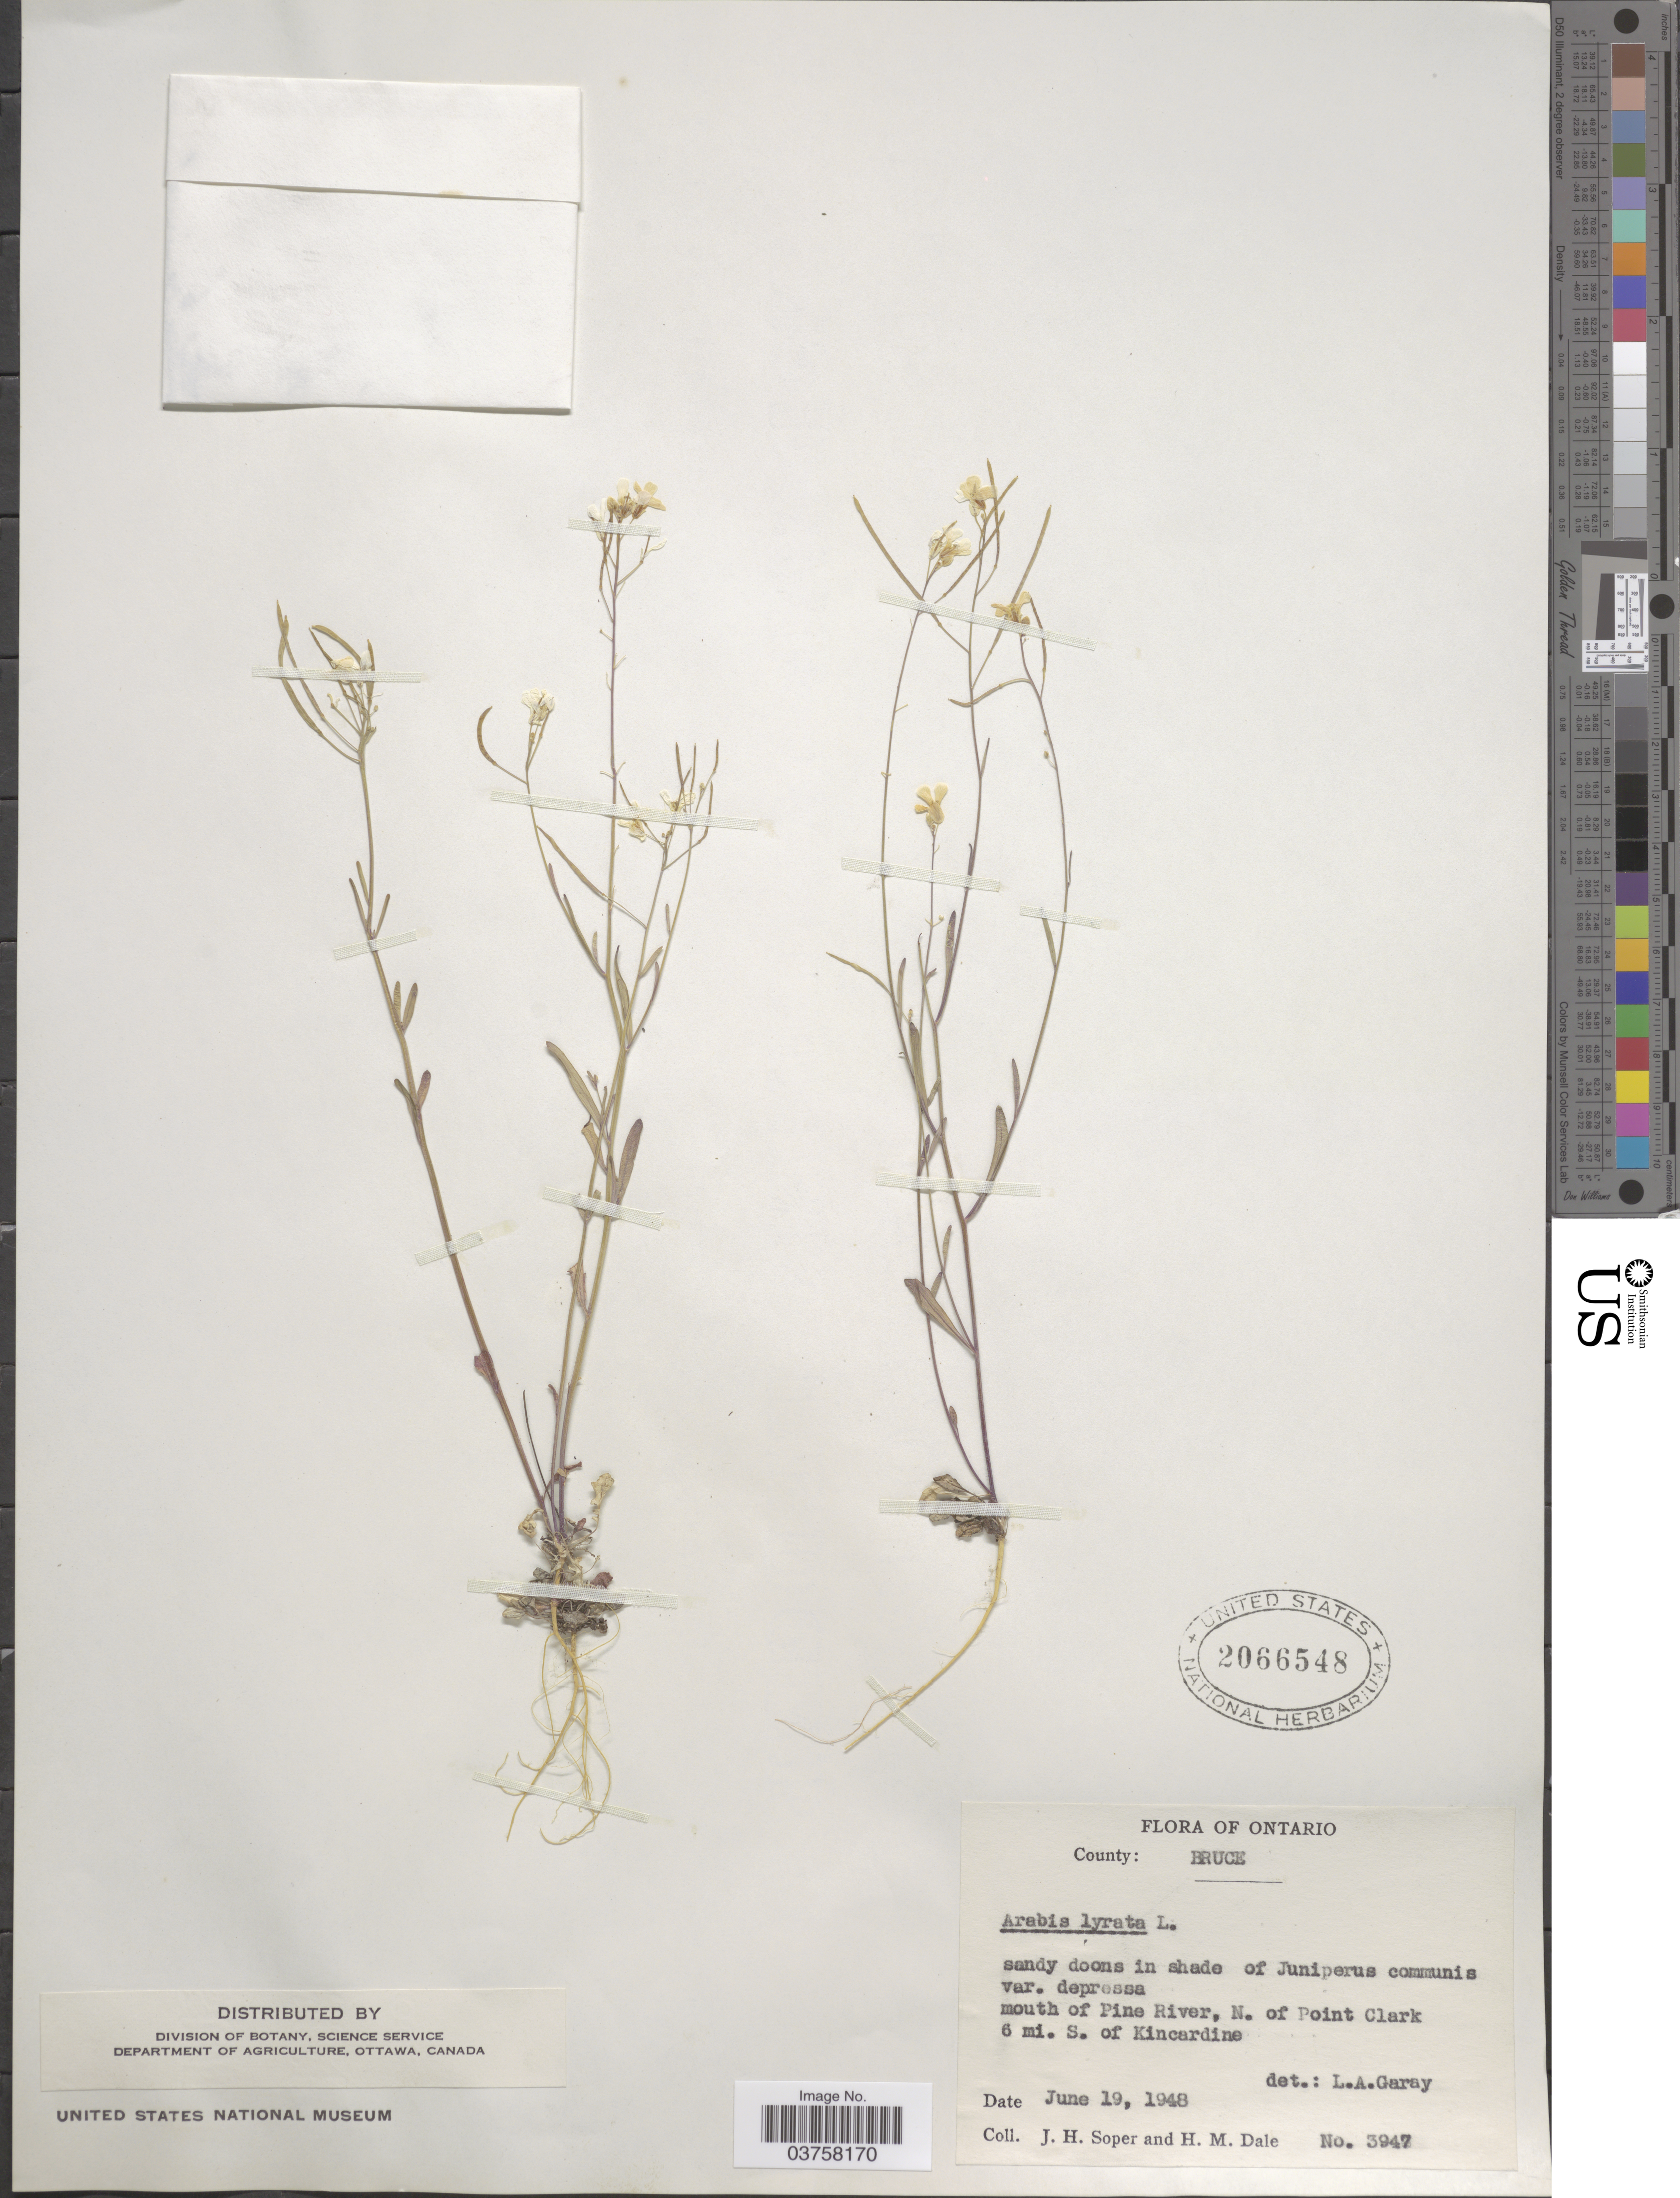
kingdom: Plantae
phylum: Tracheophyta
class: Magnoliopsida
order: Brassicales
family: Brassicaceae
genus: Arabis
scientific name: Arabis lyrata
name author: L.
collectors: J. H. Soper & H. M. Dale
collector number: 3947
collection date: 1948-06-19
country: Canada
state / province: Ontario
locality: County: Bruce. Mouth of Pine River, N. of Point Clark 6 mi. S. of Kincardine.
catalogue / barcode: US 2066548